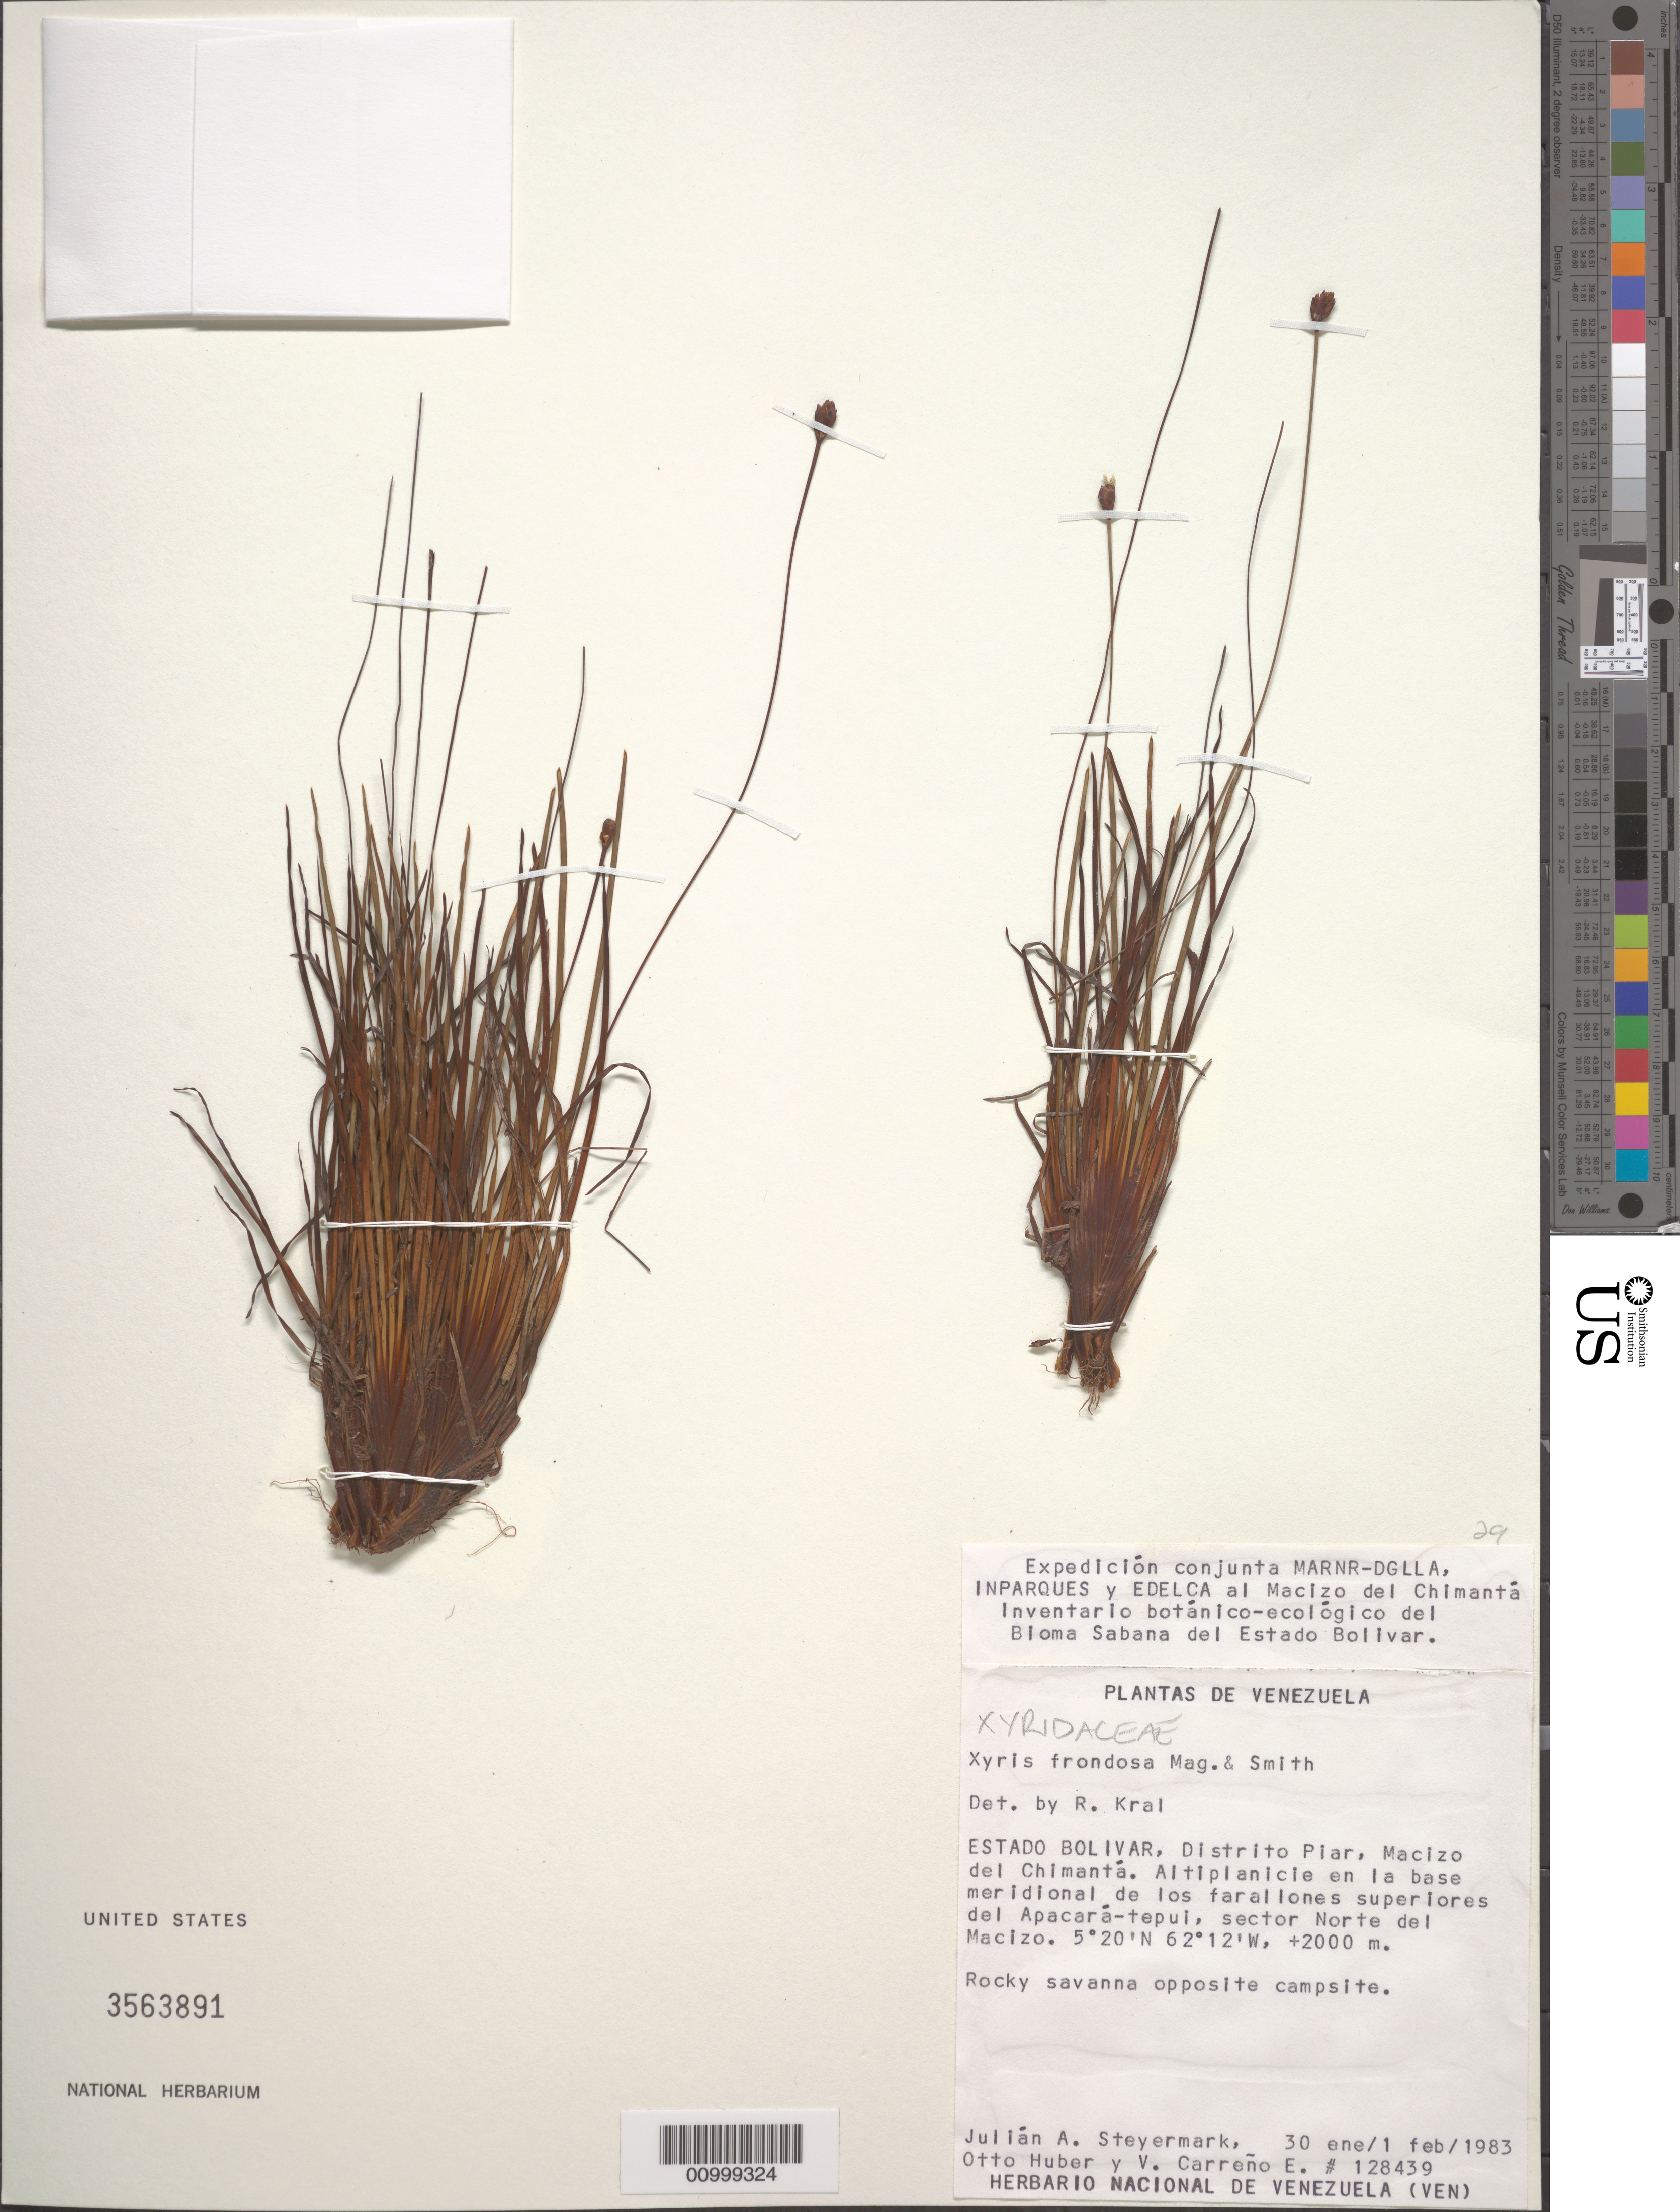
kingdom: Plantae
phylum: Tracheophyta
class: Liliopsida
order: Poales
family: Xyridaceae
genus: Xyris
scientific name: Xyris frondosa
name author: Maguire & L.B. Sm.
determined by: Kral, Robert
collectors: J. Steyermark, O. Huber & V. Carreño E.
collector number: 128439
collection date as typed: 1-Feb-83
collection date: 1983-02-01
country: Venezuela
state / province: Bolívar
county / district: Piar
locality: Macizo del Chimanta. Altiplanicie en la base meridional de los farallones superiores del Apacara-tepui, sector Norte del Macizo.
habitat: Rocky savanna opposite campsite.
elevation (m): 2000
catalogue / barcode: US 3563891